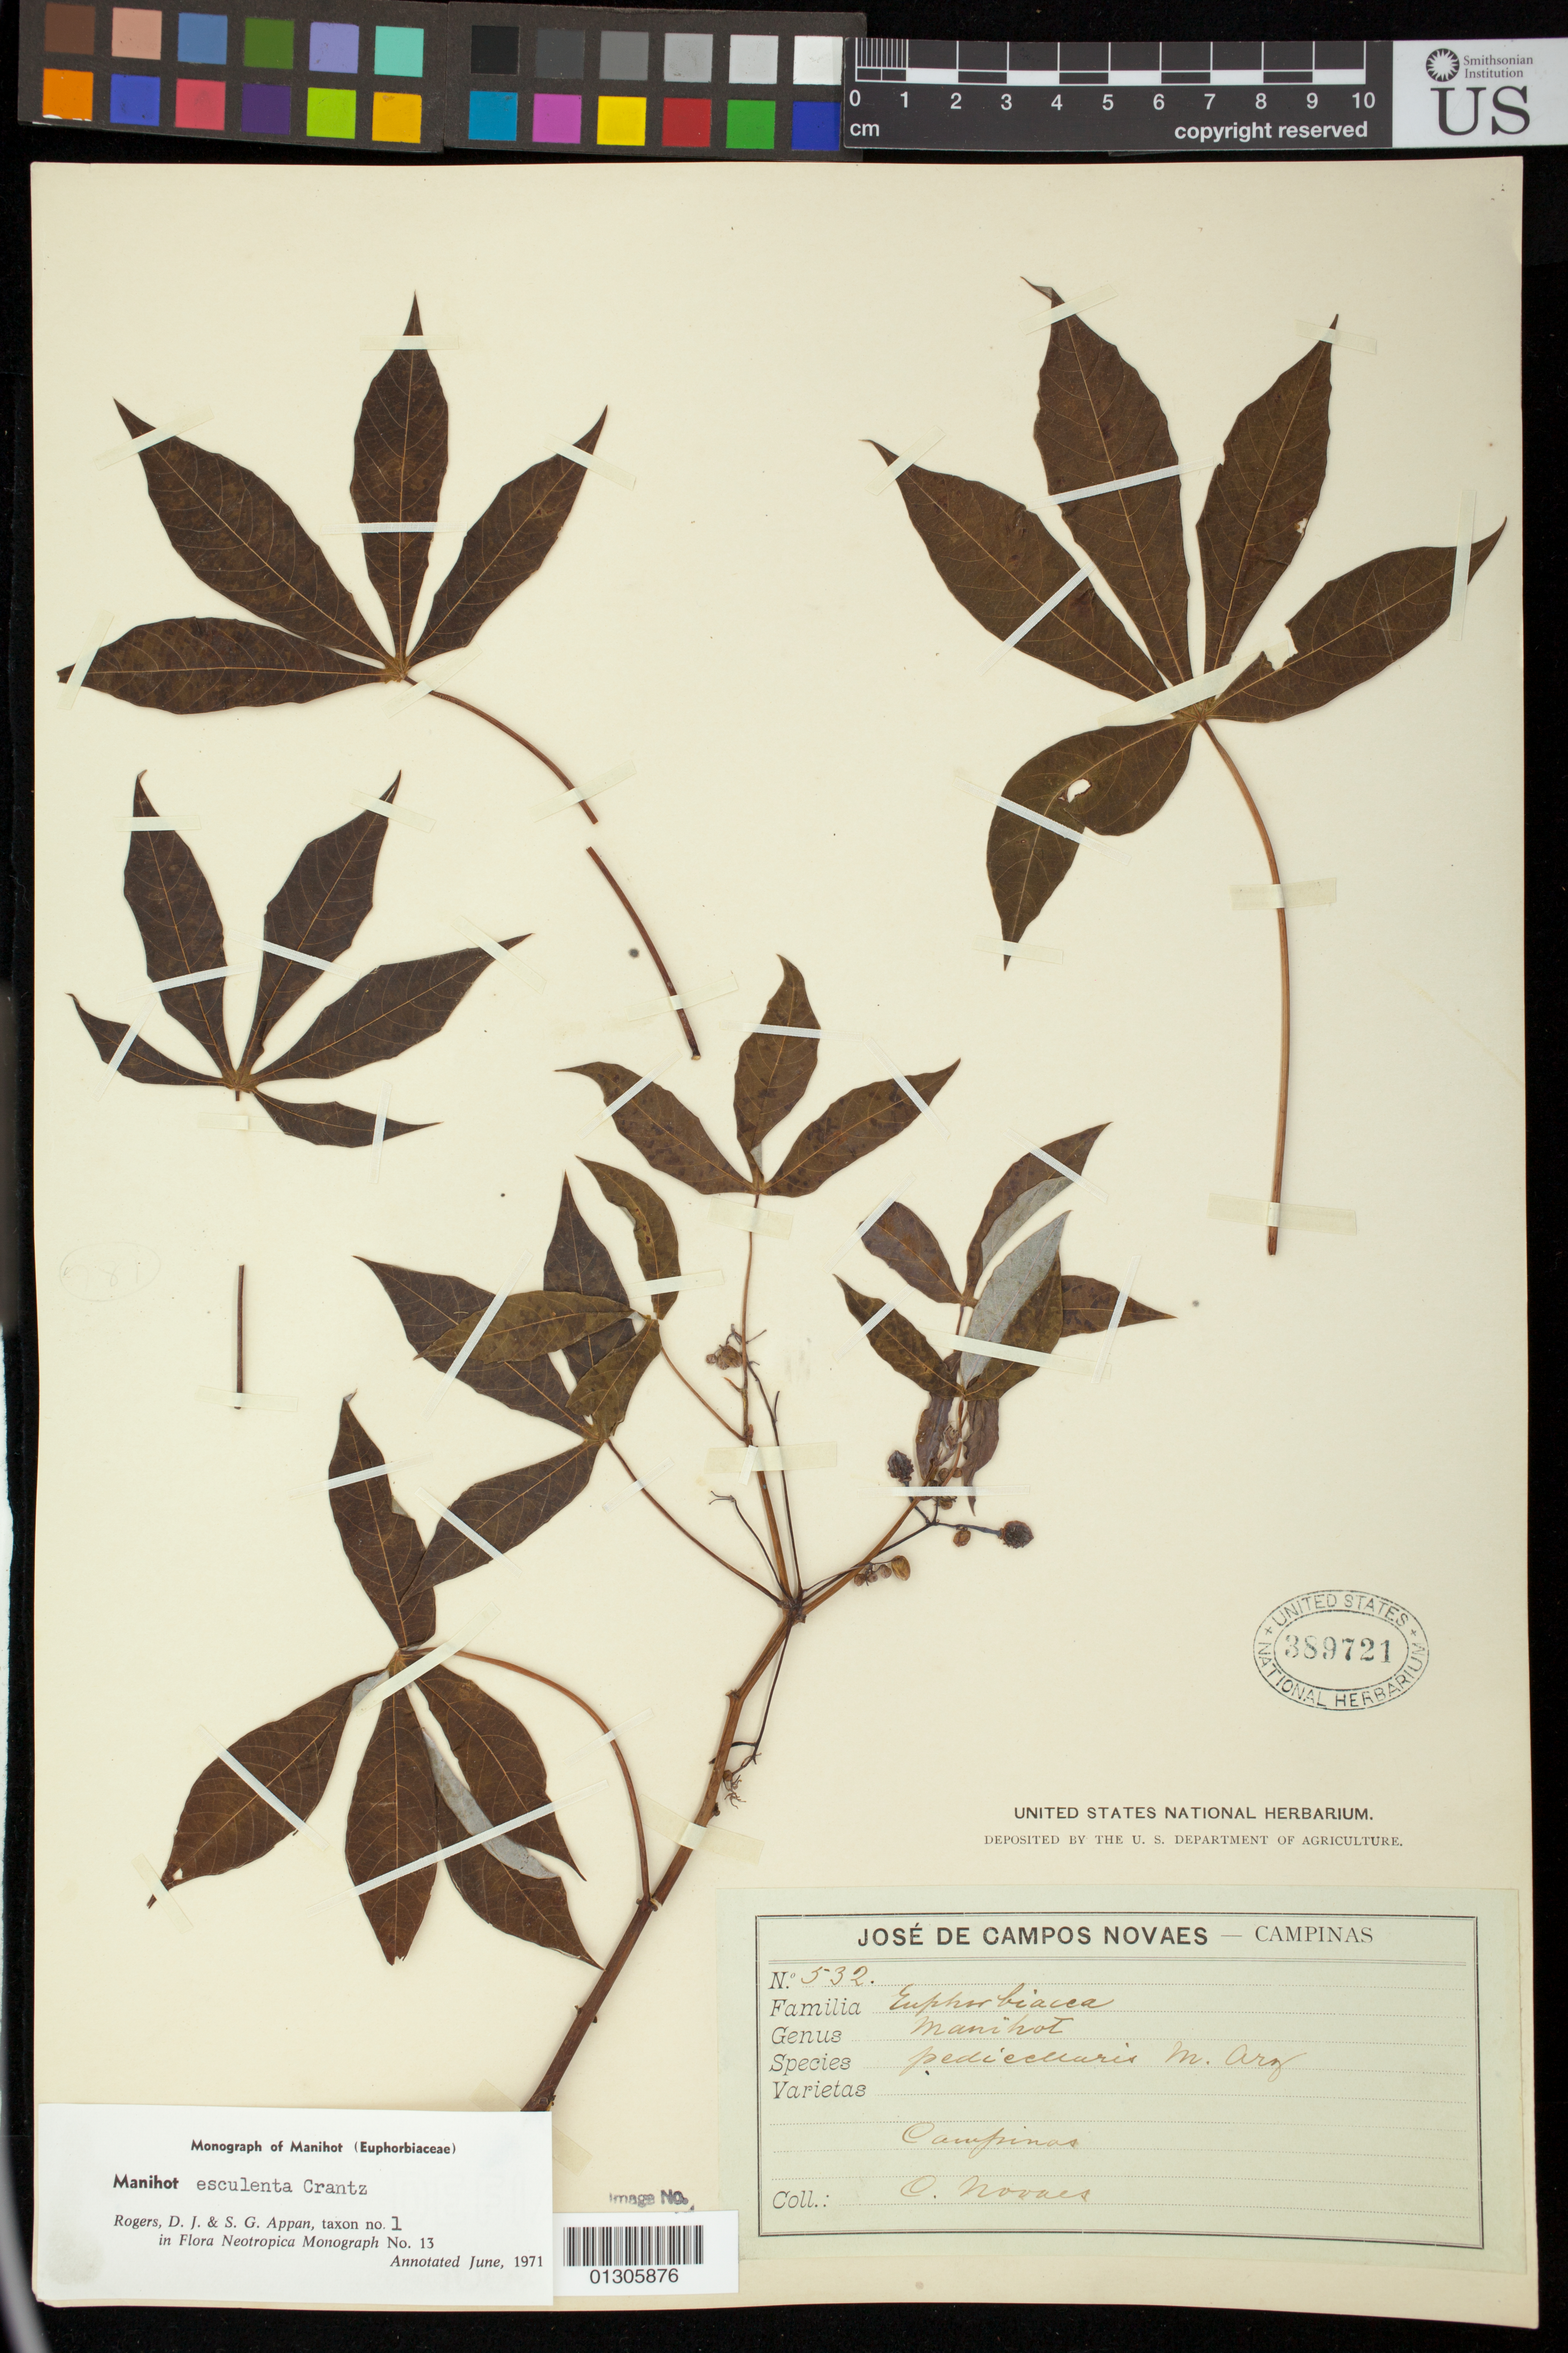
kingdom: Plantae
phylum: Tracheophyta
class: Magnoliopsida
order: Malpighiales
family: Euphorbiaceae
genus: Manihot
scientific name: Manihot esculenta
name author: Crantz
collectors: C. Novaes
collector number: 532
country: Brazil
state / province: São Paulo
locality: Campinas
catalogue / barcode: US 389721